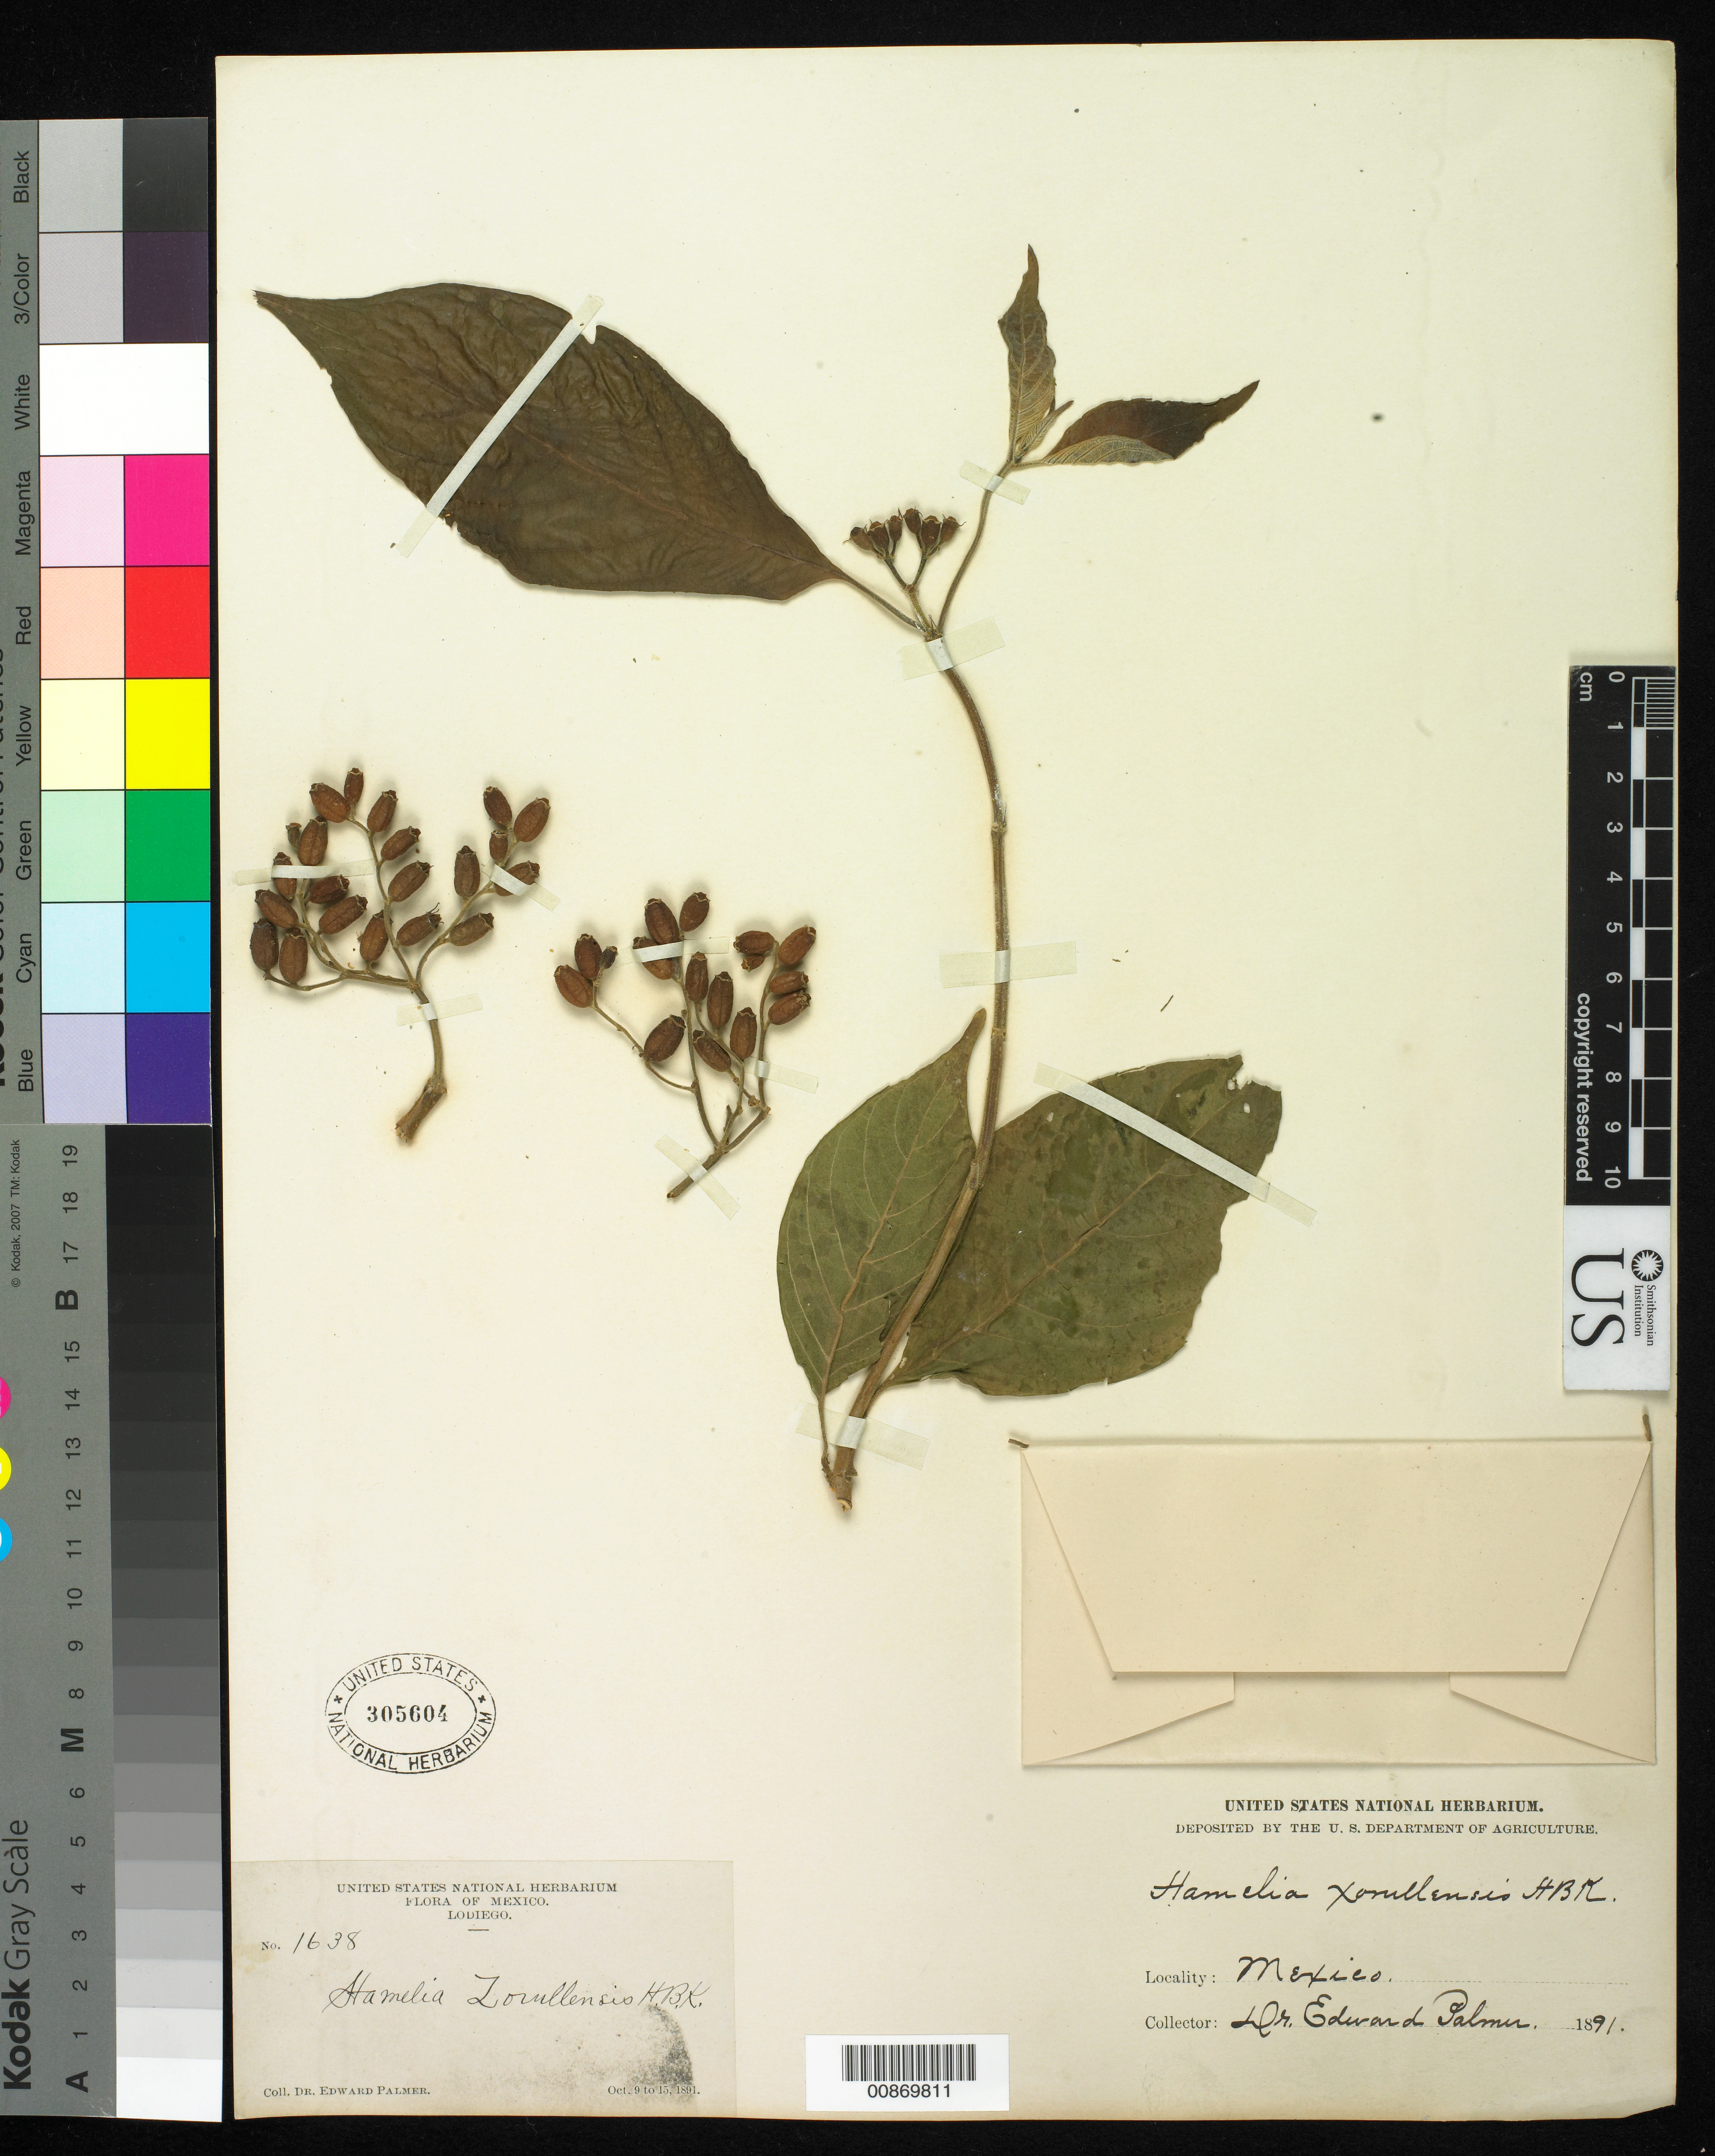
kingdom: Plantae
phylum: Tracheophyta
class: Magnoliopsida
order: Gentianales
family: Rubiaceae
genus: Hamelia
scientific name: Hamelia xorullensis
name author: Kunth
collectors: E. Palmer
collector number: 1638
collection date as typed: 09 Oct 1891 to 15 Oct 1891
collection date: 1891-10-09/1891-10-15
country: Mexico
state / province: Sinaloa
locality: Lodiego, Sinaloa.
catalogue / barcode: US 305604